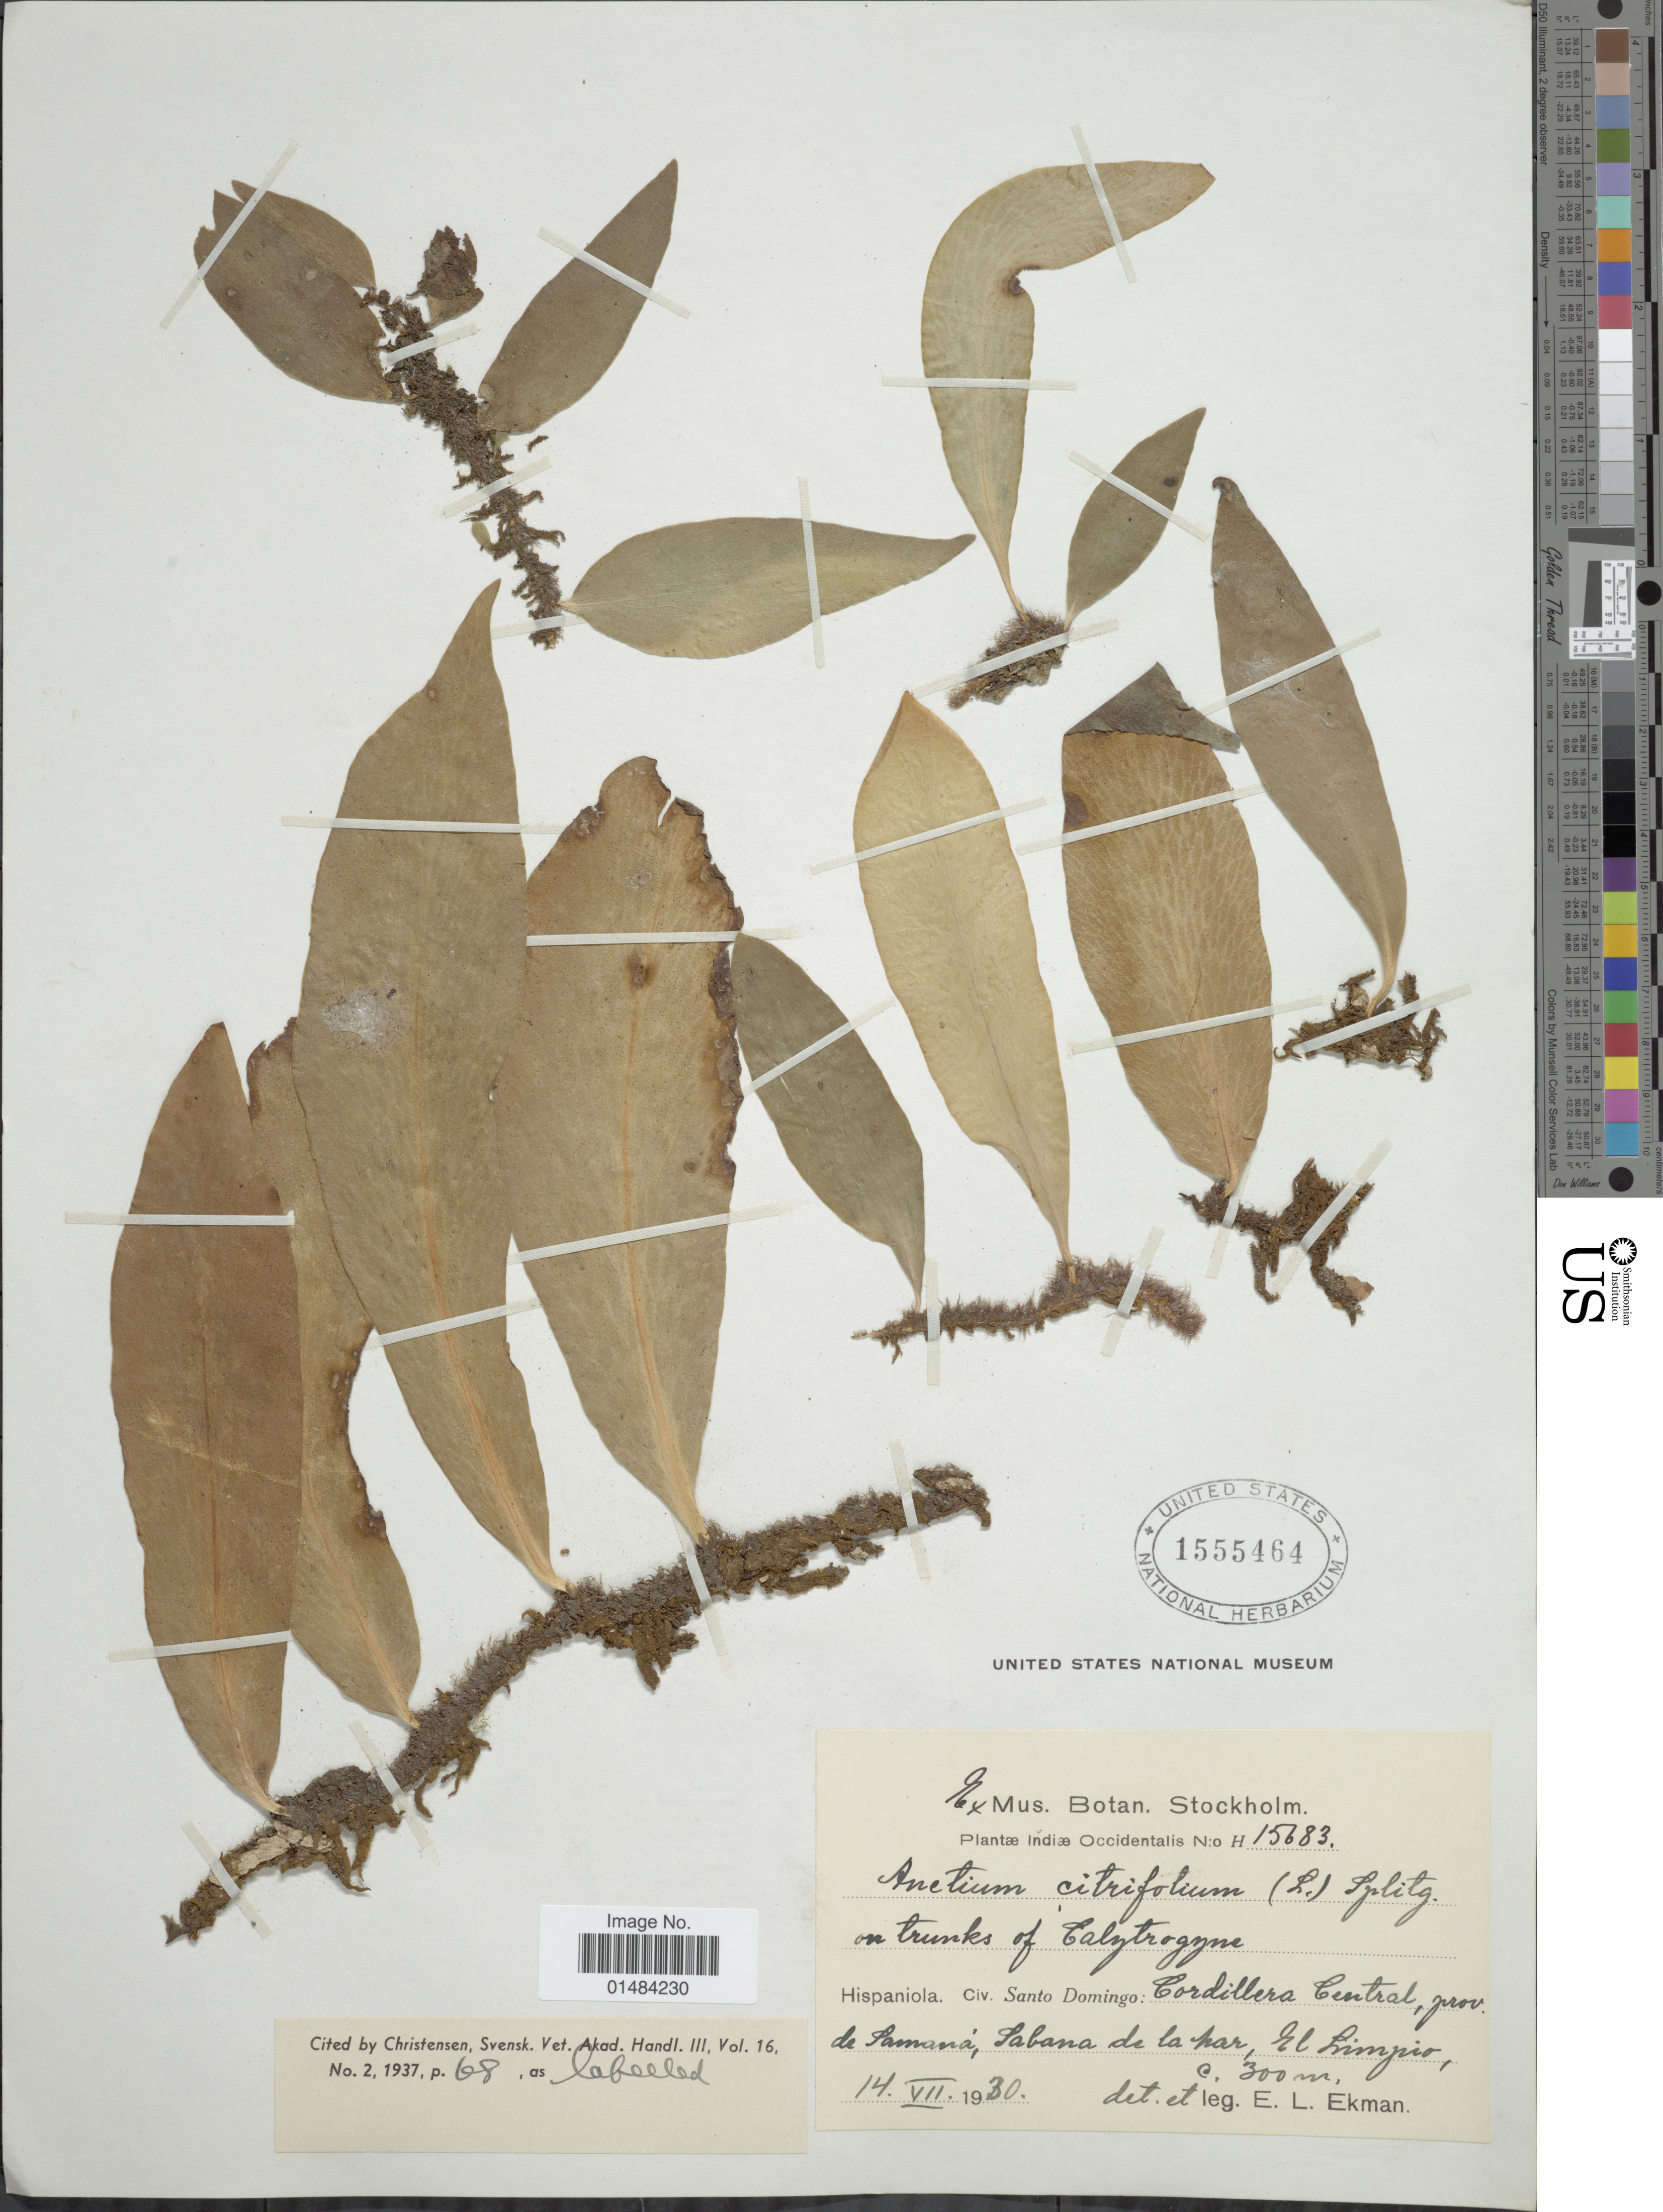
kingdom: Plantae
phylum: Tracheophyta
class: Polypodiopsida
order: Polypodiales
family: Pteridaceae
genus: Anetium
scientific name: Anetium citrifolium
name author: (L.) Splitg.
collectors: E. L. Ekman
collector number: H15683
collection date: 1930-07-14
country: Dominican Republic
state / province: Samaná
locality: Santo Domingo: Cordillera Central, Sabana de la mar, El Limpio.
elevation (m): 300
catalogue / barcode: US 1555464